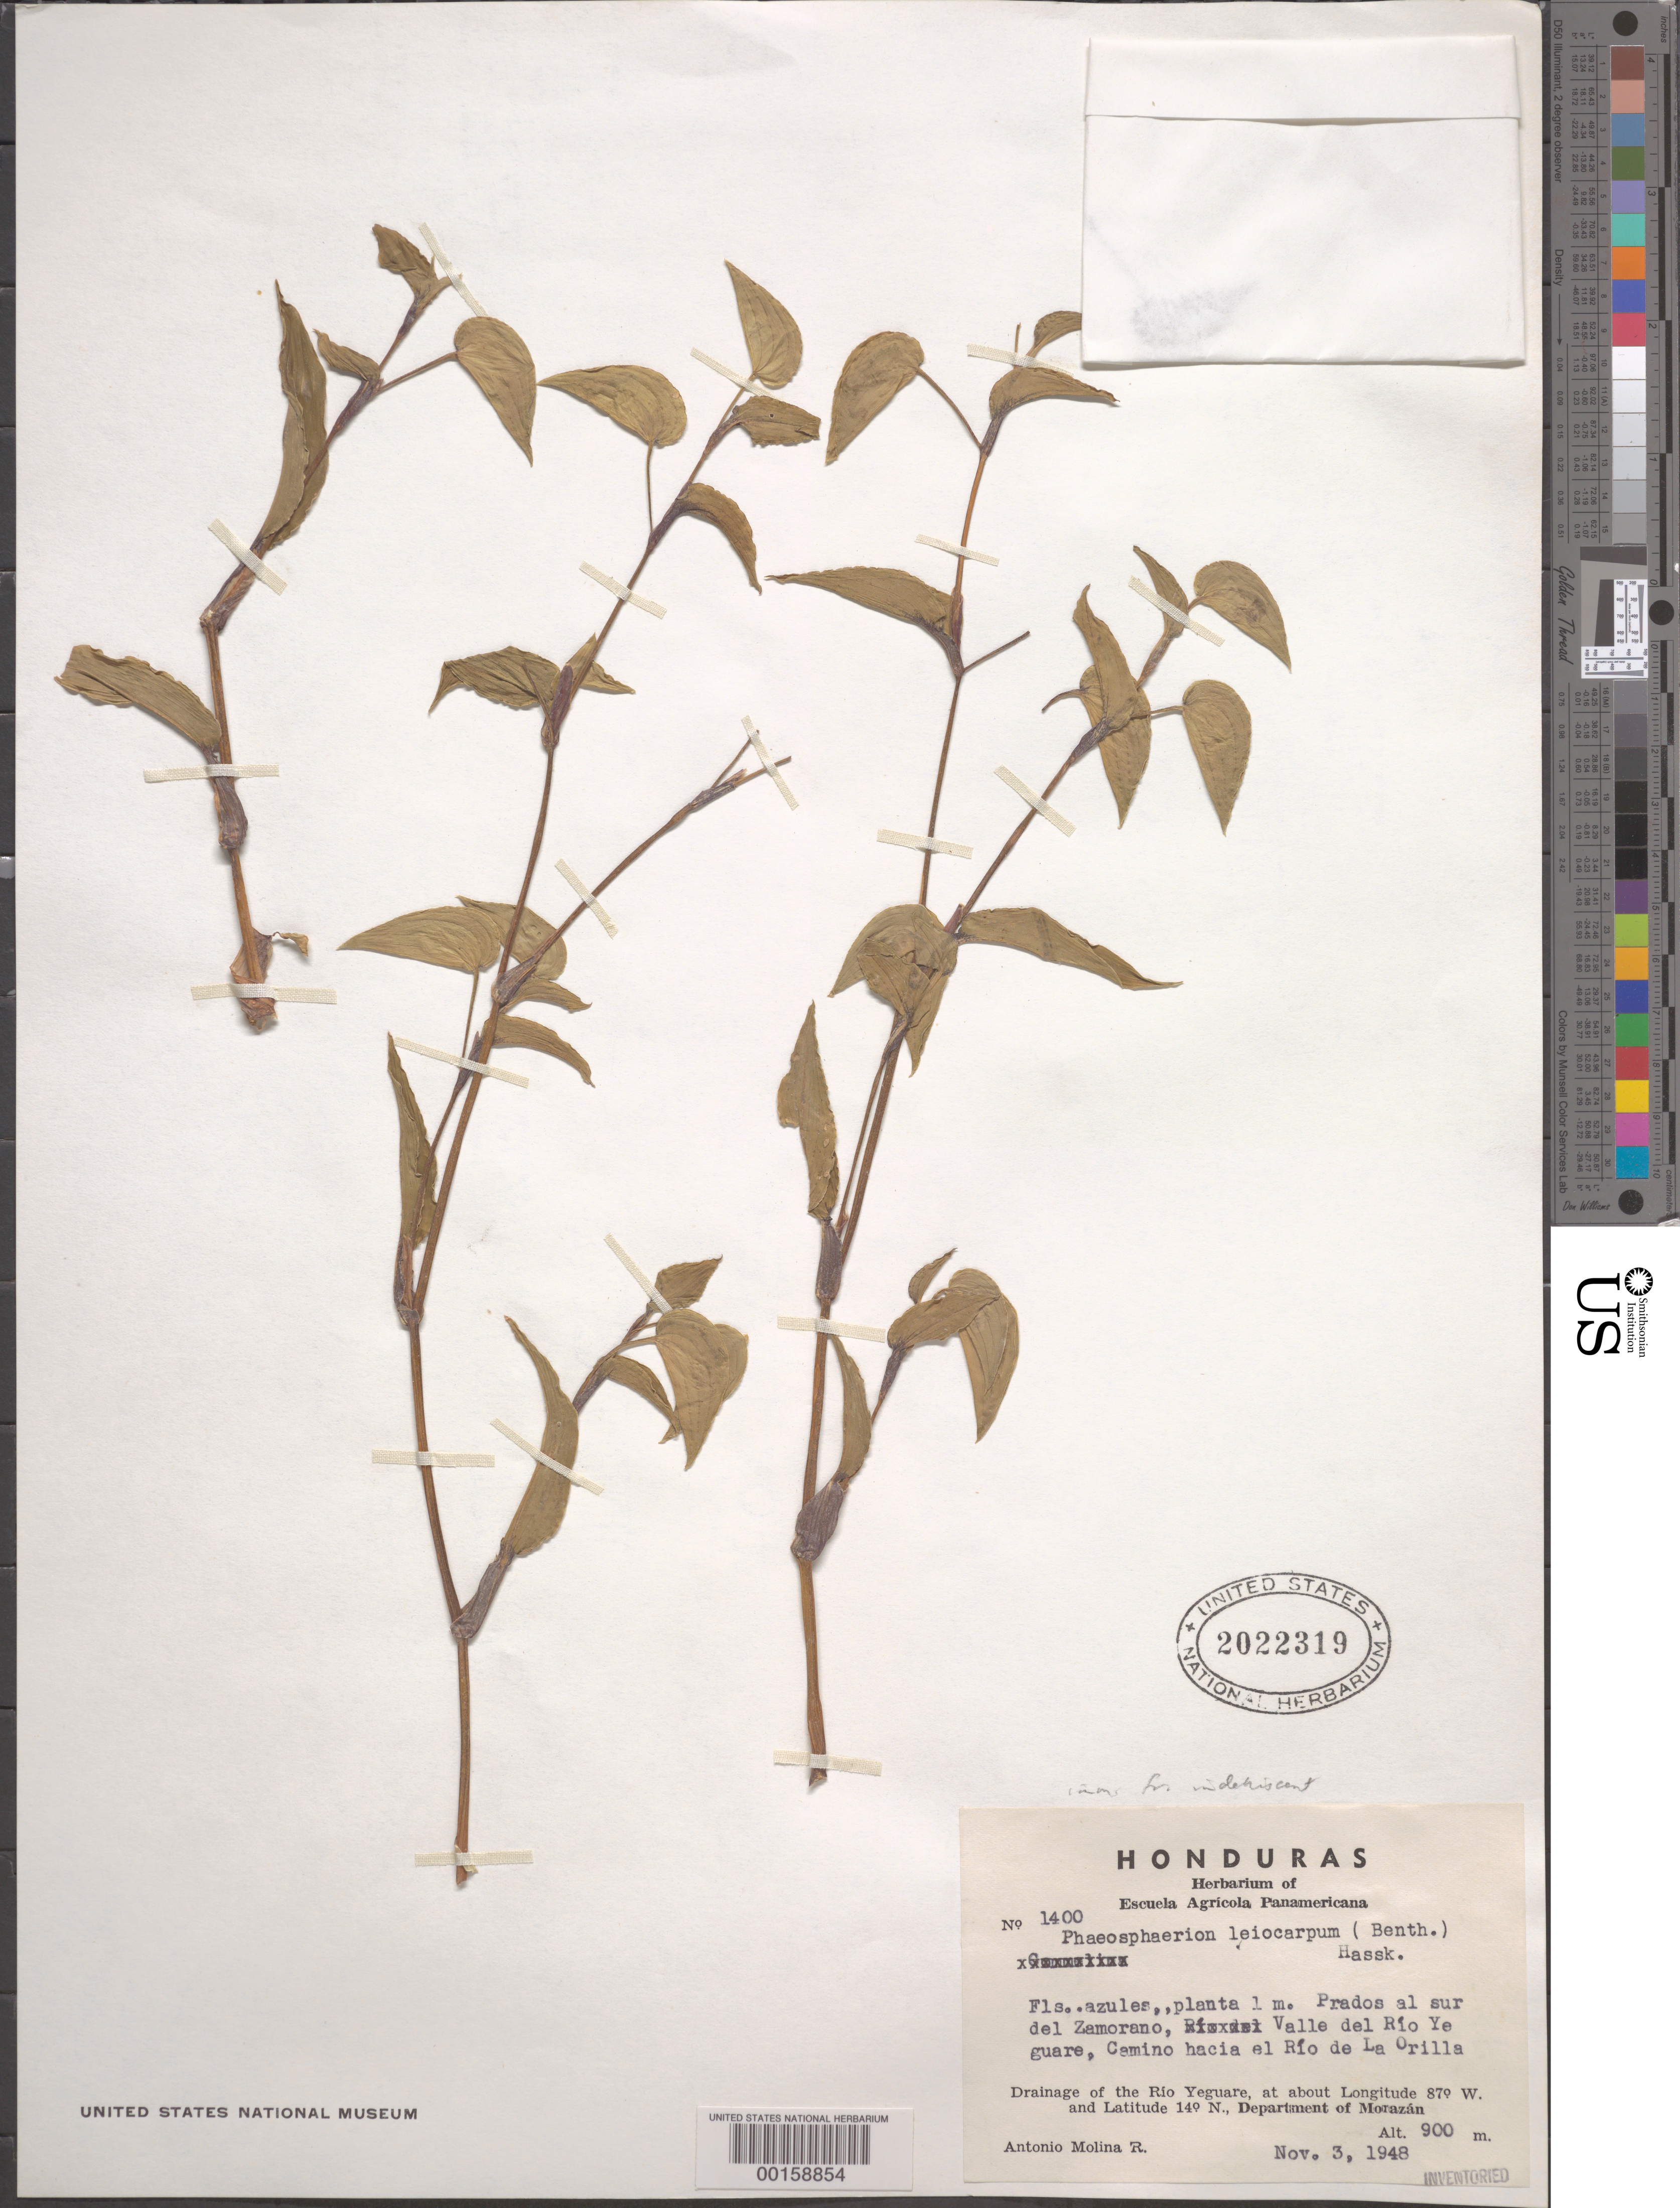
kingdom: Plantae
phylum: Tracheophyta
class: Liliopsida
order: Commelinales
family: Commelinaceae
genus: Commelina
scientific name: Commelina leiocarpa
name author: Benth.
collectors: A. Molina R.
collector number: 1400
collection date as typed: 03 Nov 1948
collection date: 1948-11-03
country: Honduras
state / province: Fco. Morazán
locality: Drainage of río Yeguare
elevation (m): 900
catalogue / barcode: US 2022319